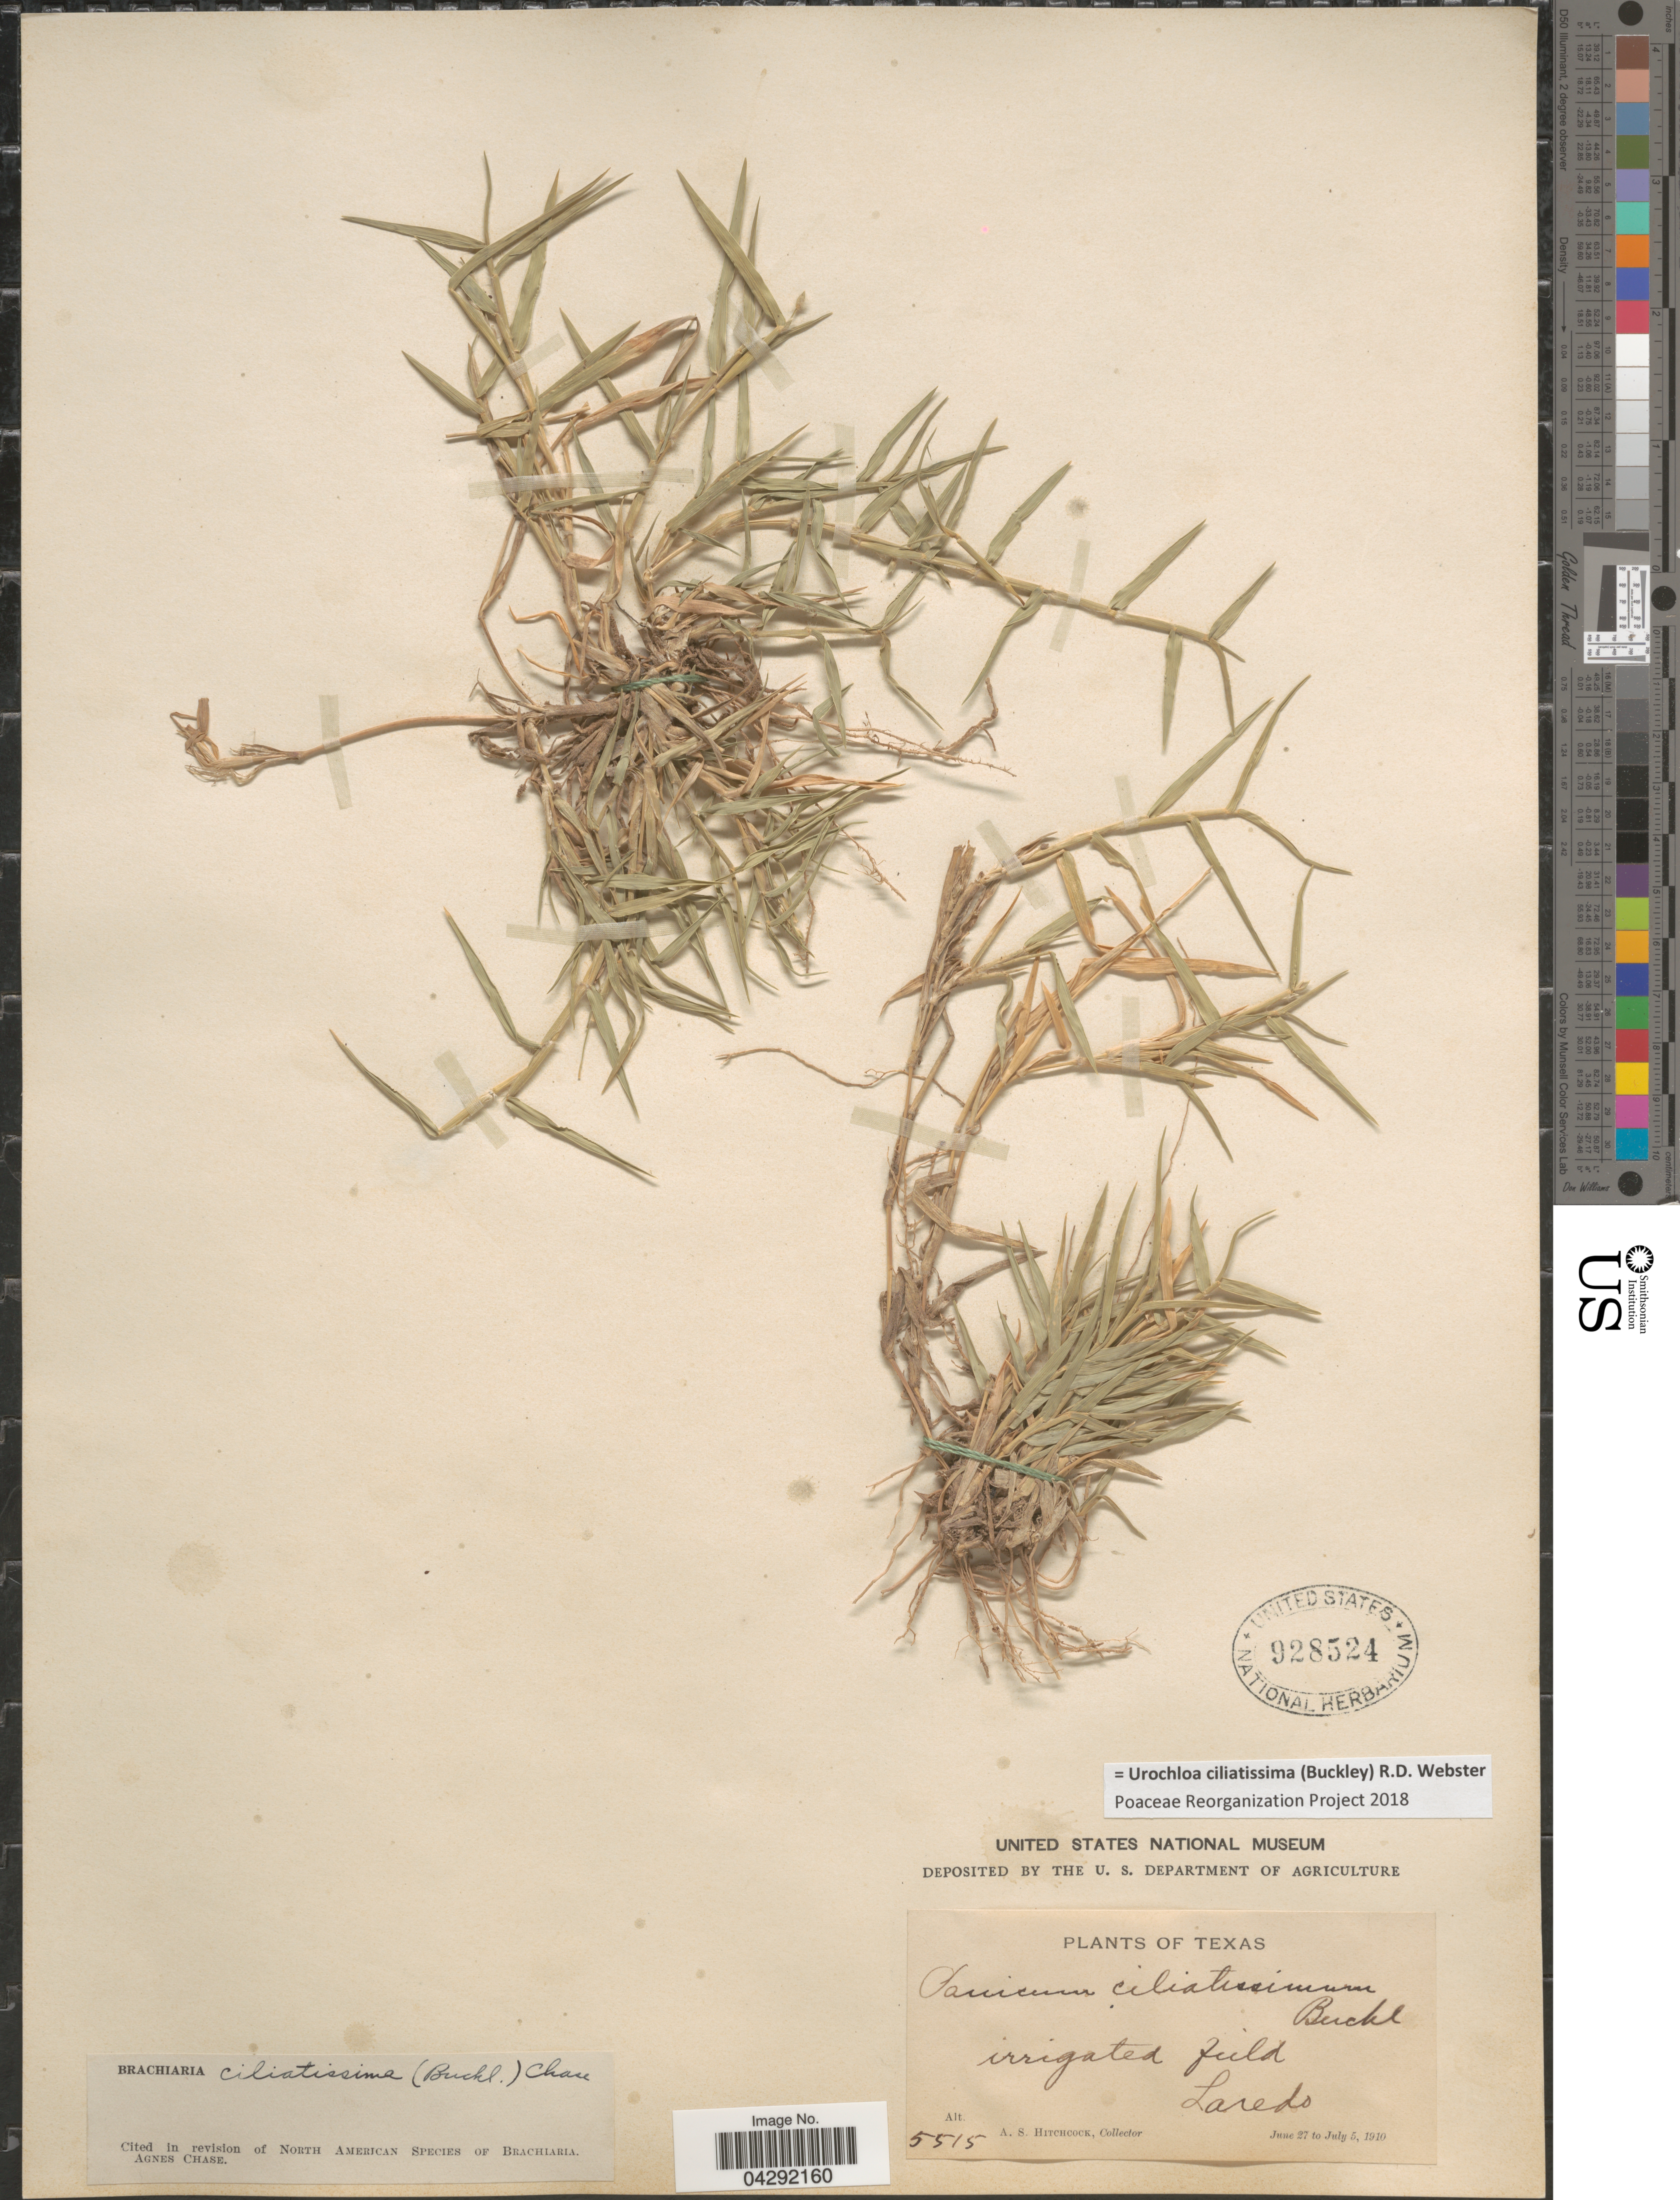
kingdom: Plantae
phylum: Tracheophyta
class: Liliopsida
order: Poales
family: Poaceae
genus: Urochloa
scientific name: Urochloa ciliatissima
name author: (Buckley) R.D. Webster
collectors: A. S. Hitchcock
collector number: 5515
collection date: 1910-06-27/1910-07-05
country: United States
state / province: Texas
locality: Irrigated field. Laredo.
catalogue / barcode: US 928524